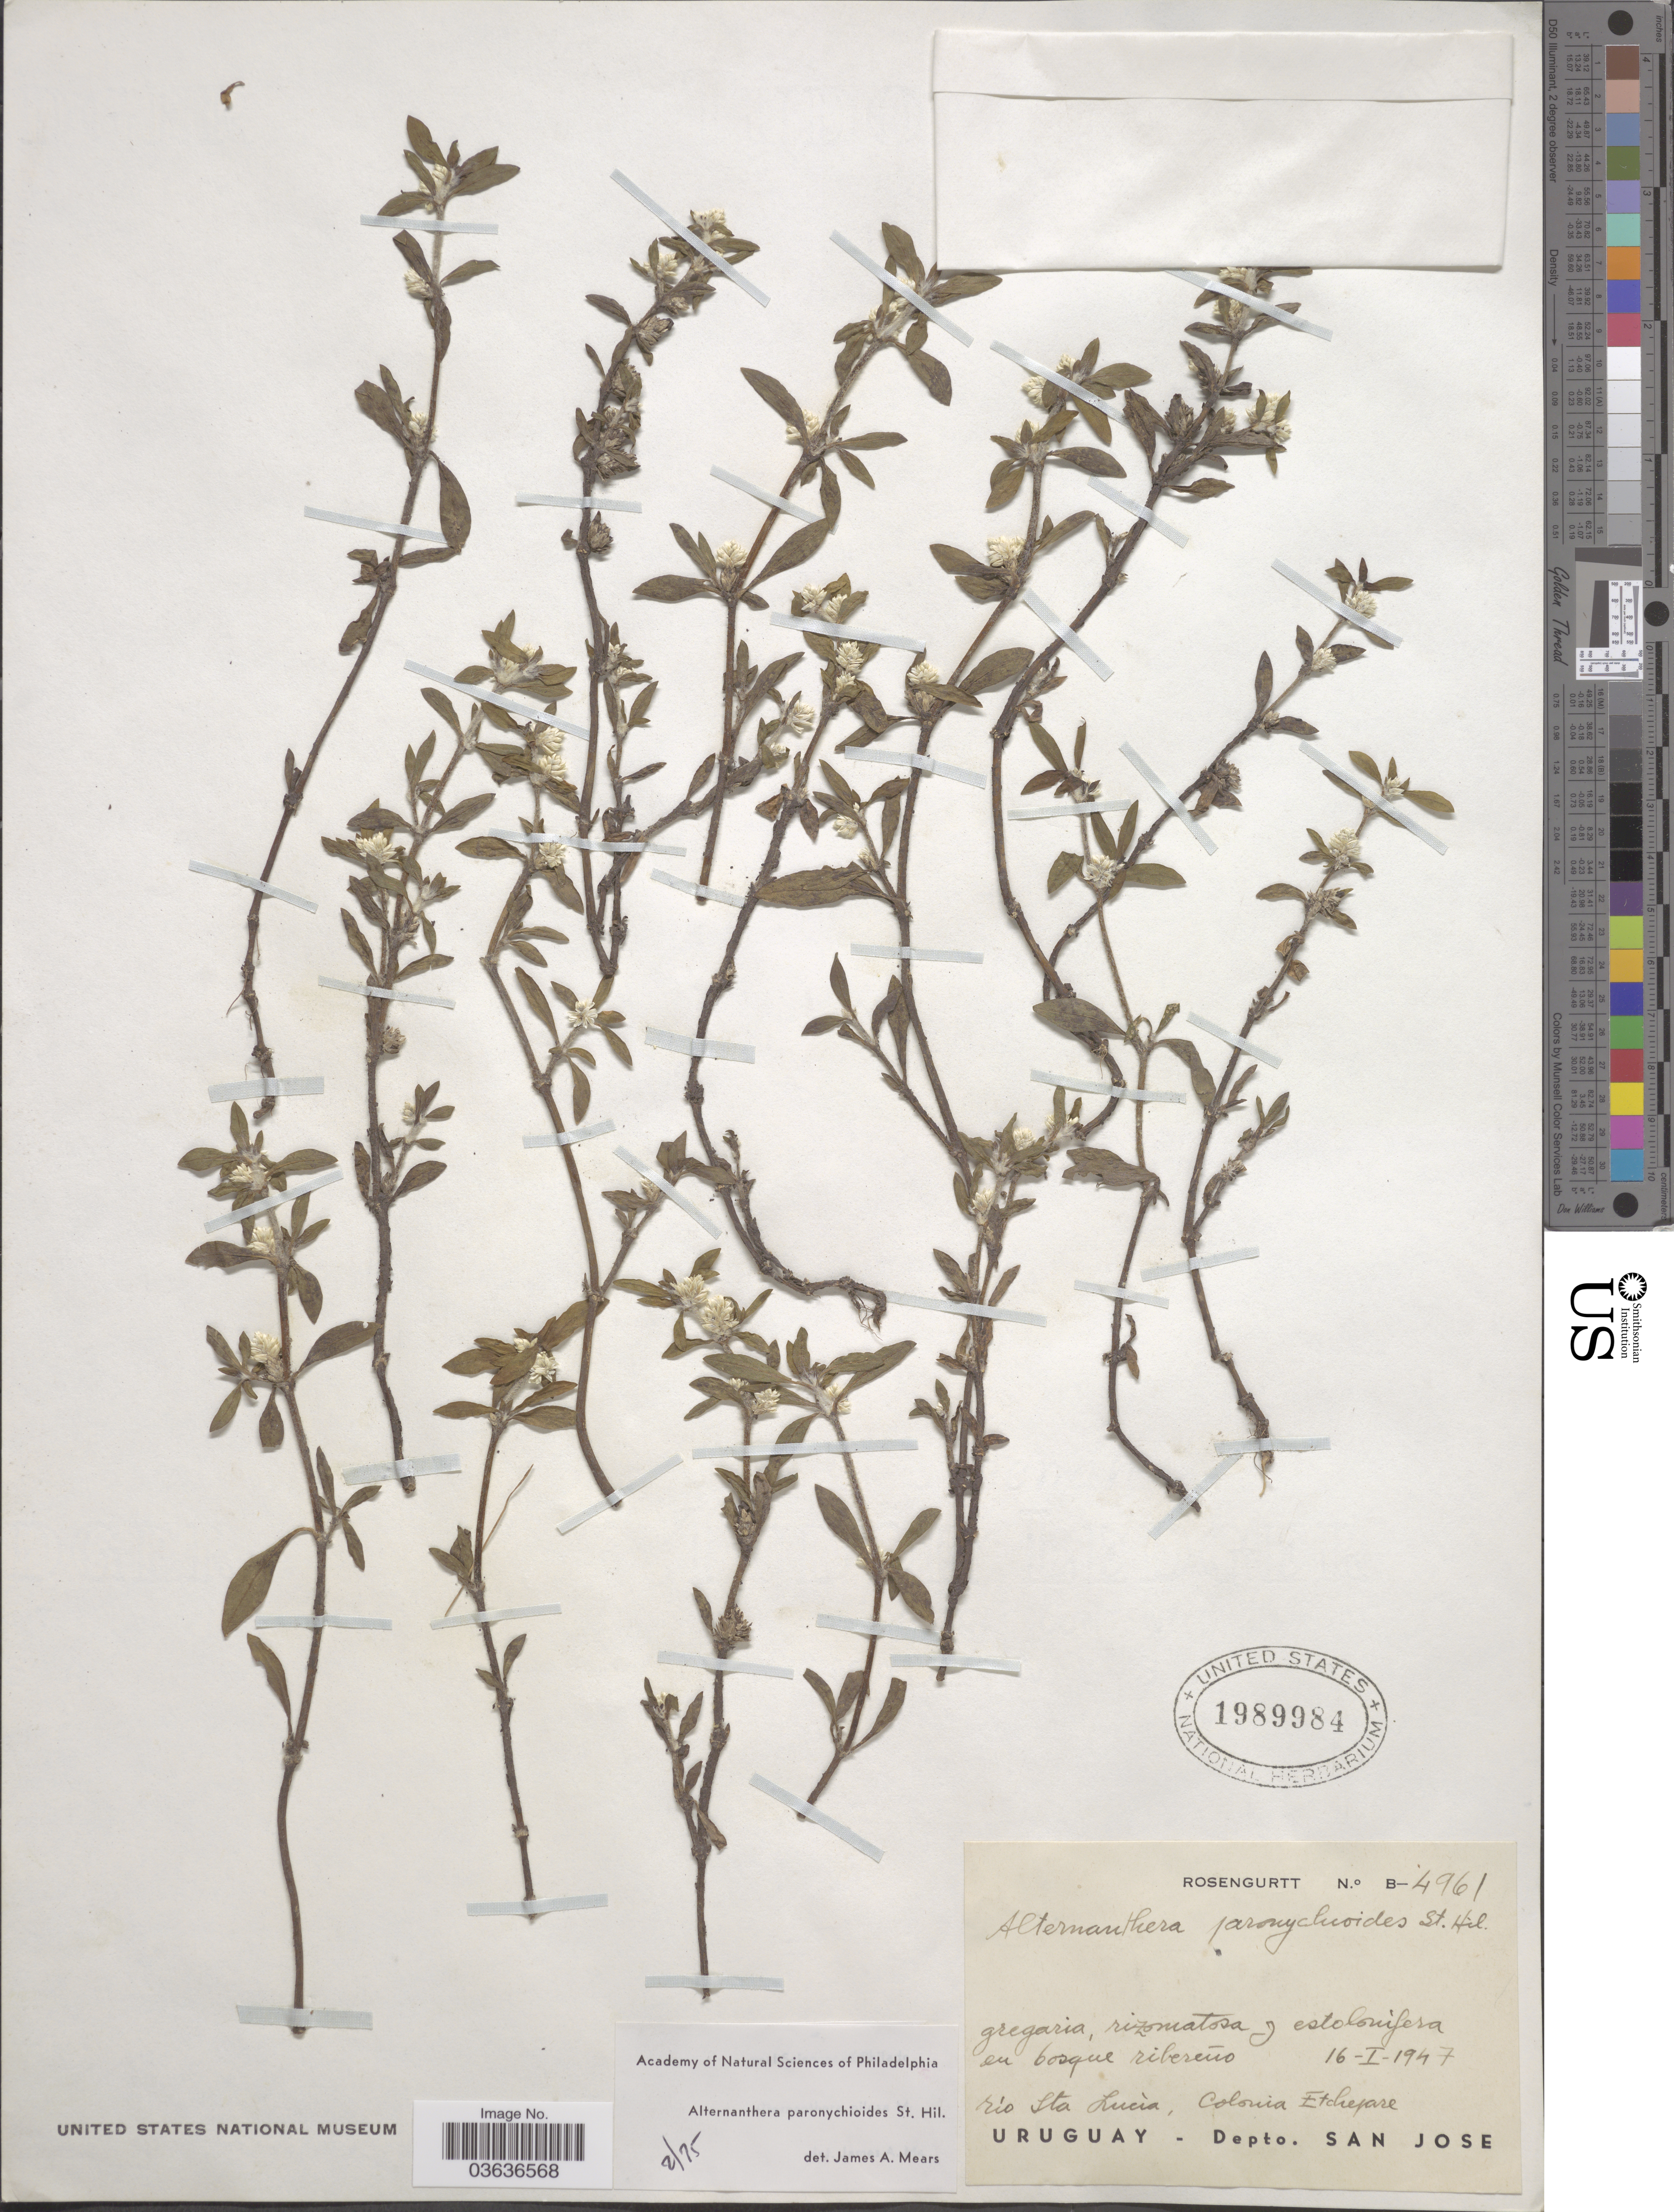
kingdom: Plantae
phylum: Tracheophyta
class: Magnoliopsida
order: Caryophyllales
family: Amaranthaceae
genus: Alternanthera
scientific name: Alternanthera polygonoides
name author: (L.) R. Br. ex Sweet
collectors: Rosengurtt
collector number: B-4961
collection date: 1947-01-16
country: Uruguay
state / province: San Jose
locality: Río Sta Lucia, Colonia Etchepare. Depto. San Jose.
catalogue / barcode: US 1989984